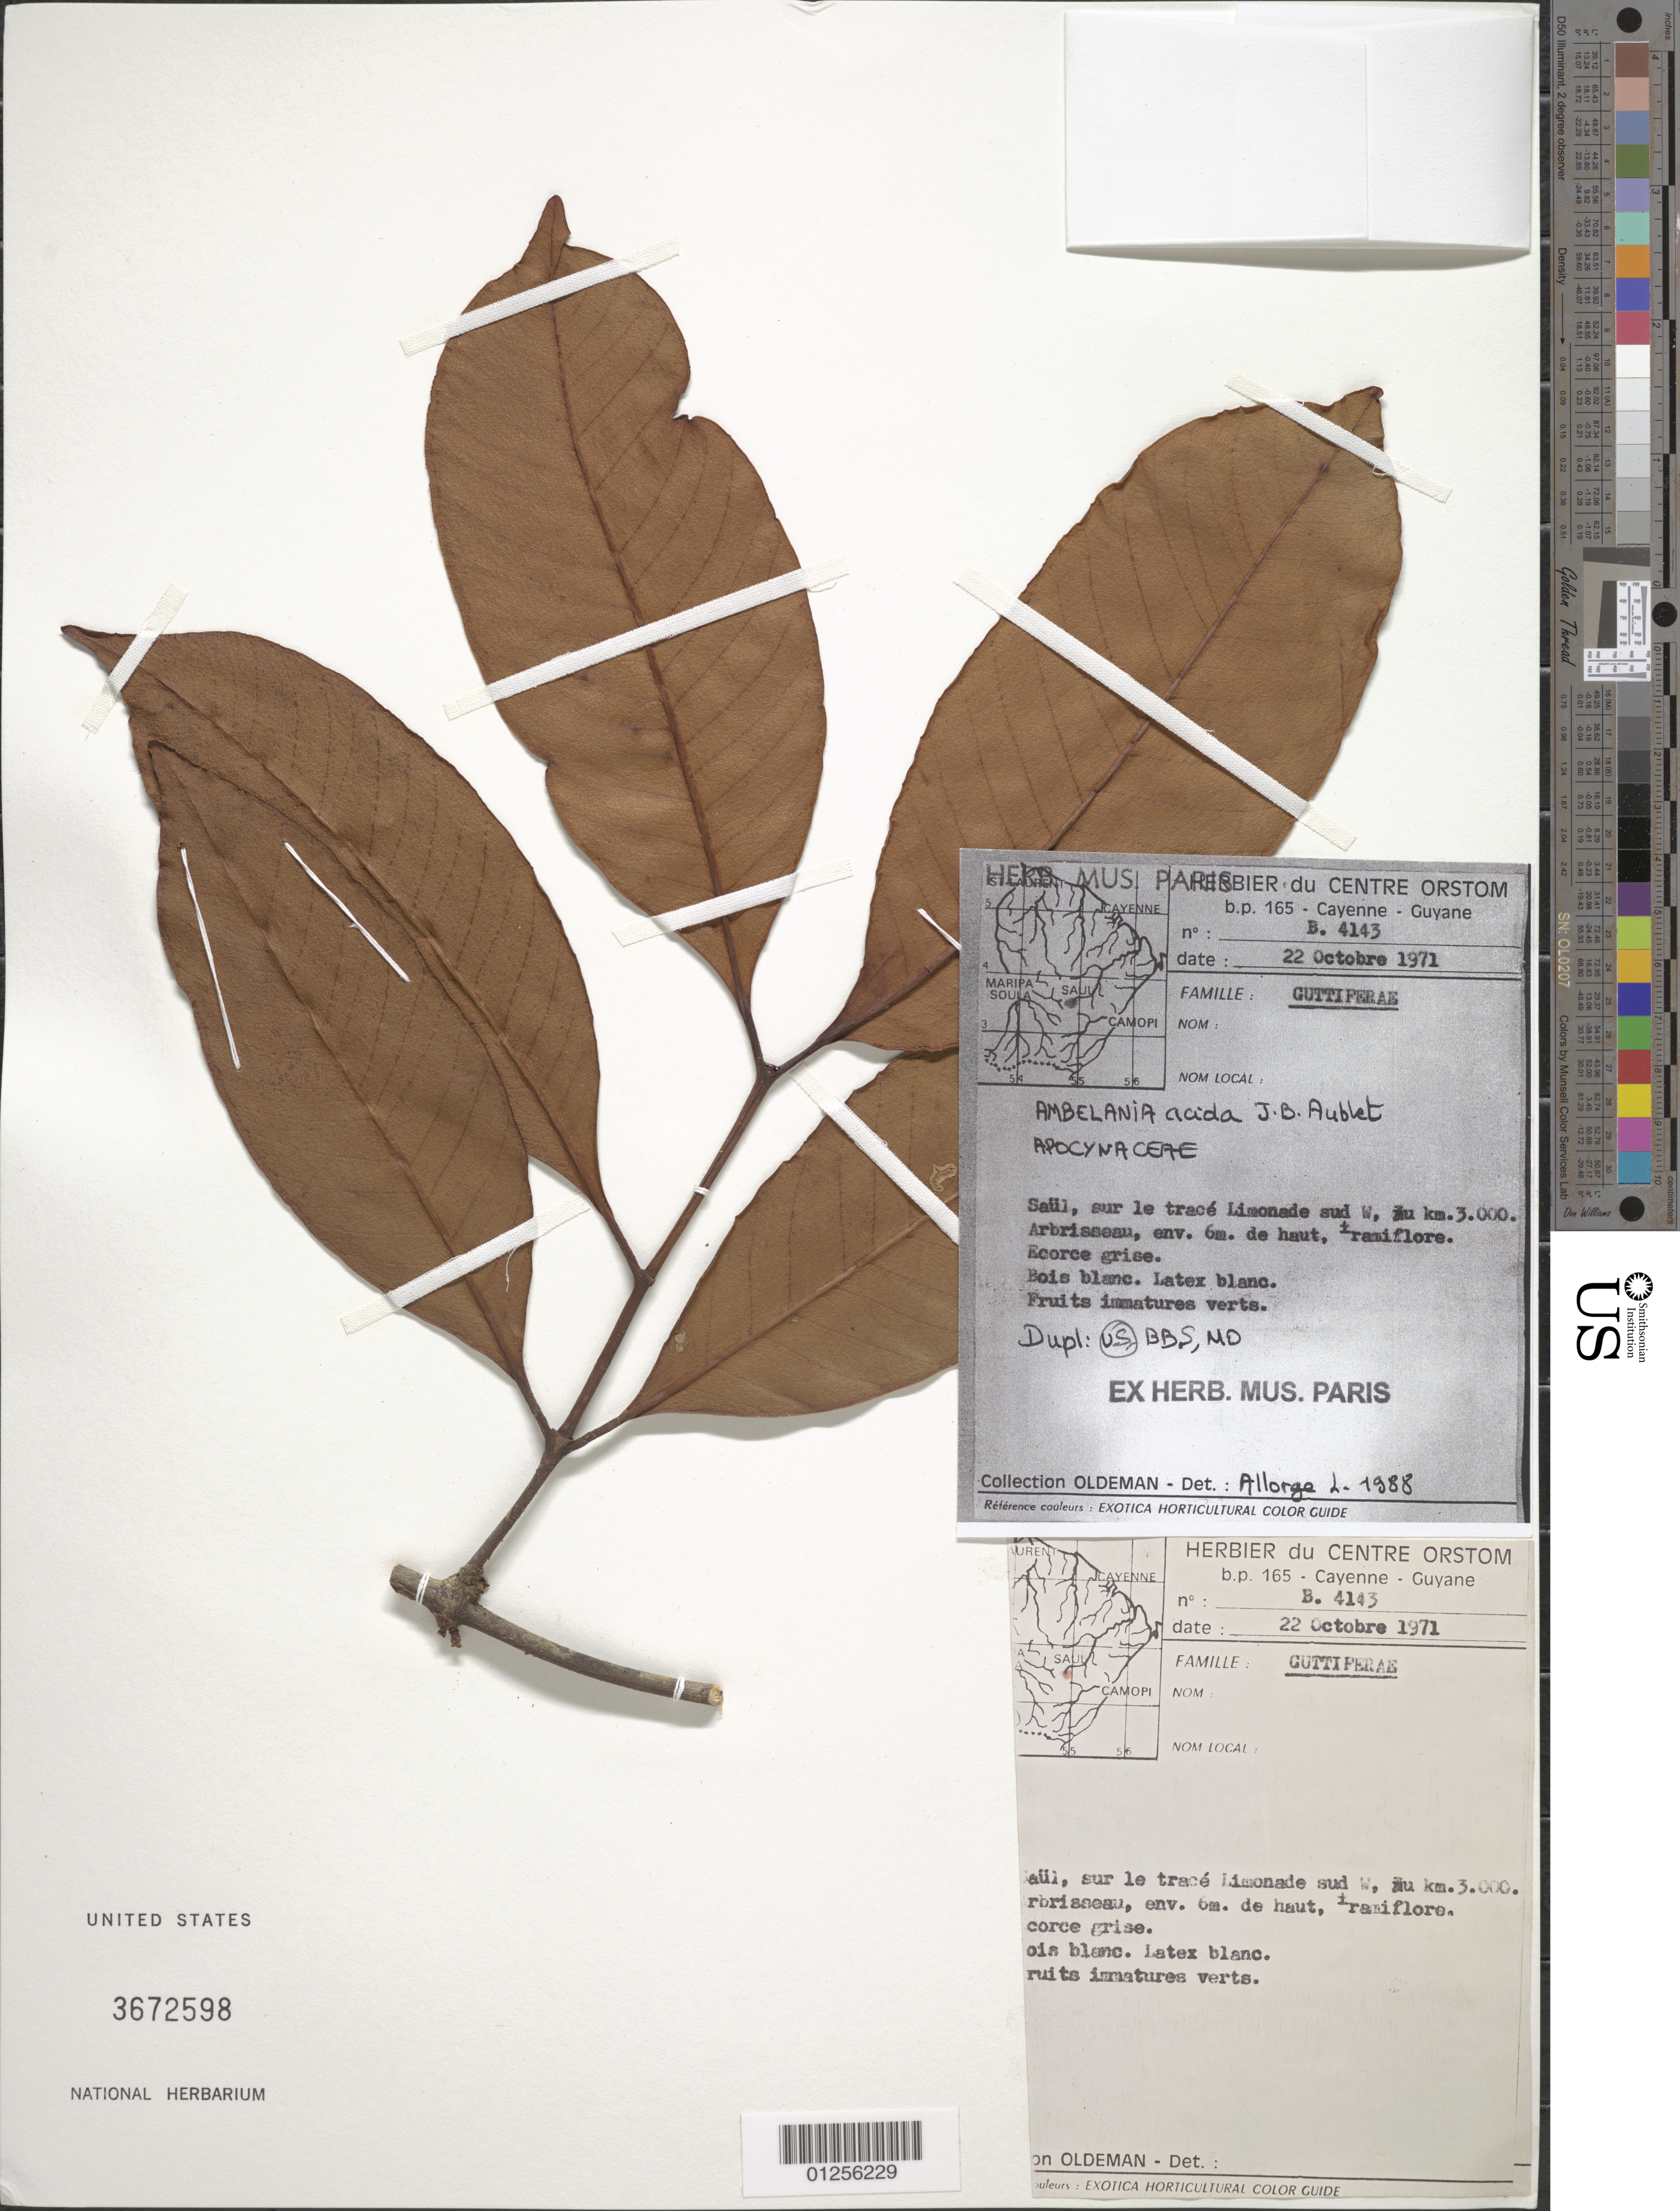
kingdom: Plantae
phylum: Tracheophyta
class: Magnoliopsida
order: Gentianales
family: Apocynaceae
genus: Ambelania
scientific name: Ambelania acida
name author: Aubl.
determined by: Allorge, L.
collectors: R. Oldeman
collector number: B-4143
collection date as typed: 22 October 1971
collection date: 1971-10-22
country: French Guiana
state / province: Saint-Laurent-du-Maroni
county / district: Saül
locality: Saül, sur le trace Limonade sud W, au km 3.000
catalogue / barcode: US 3672598